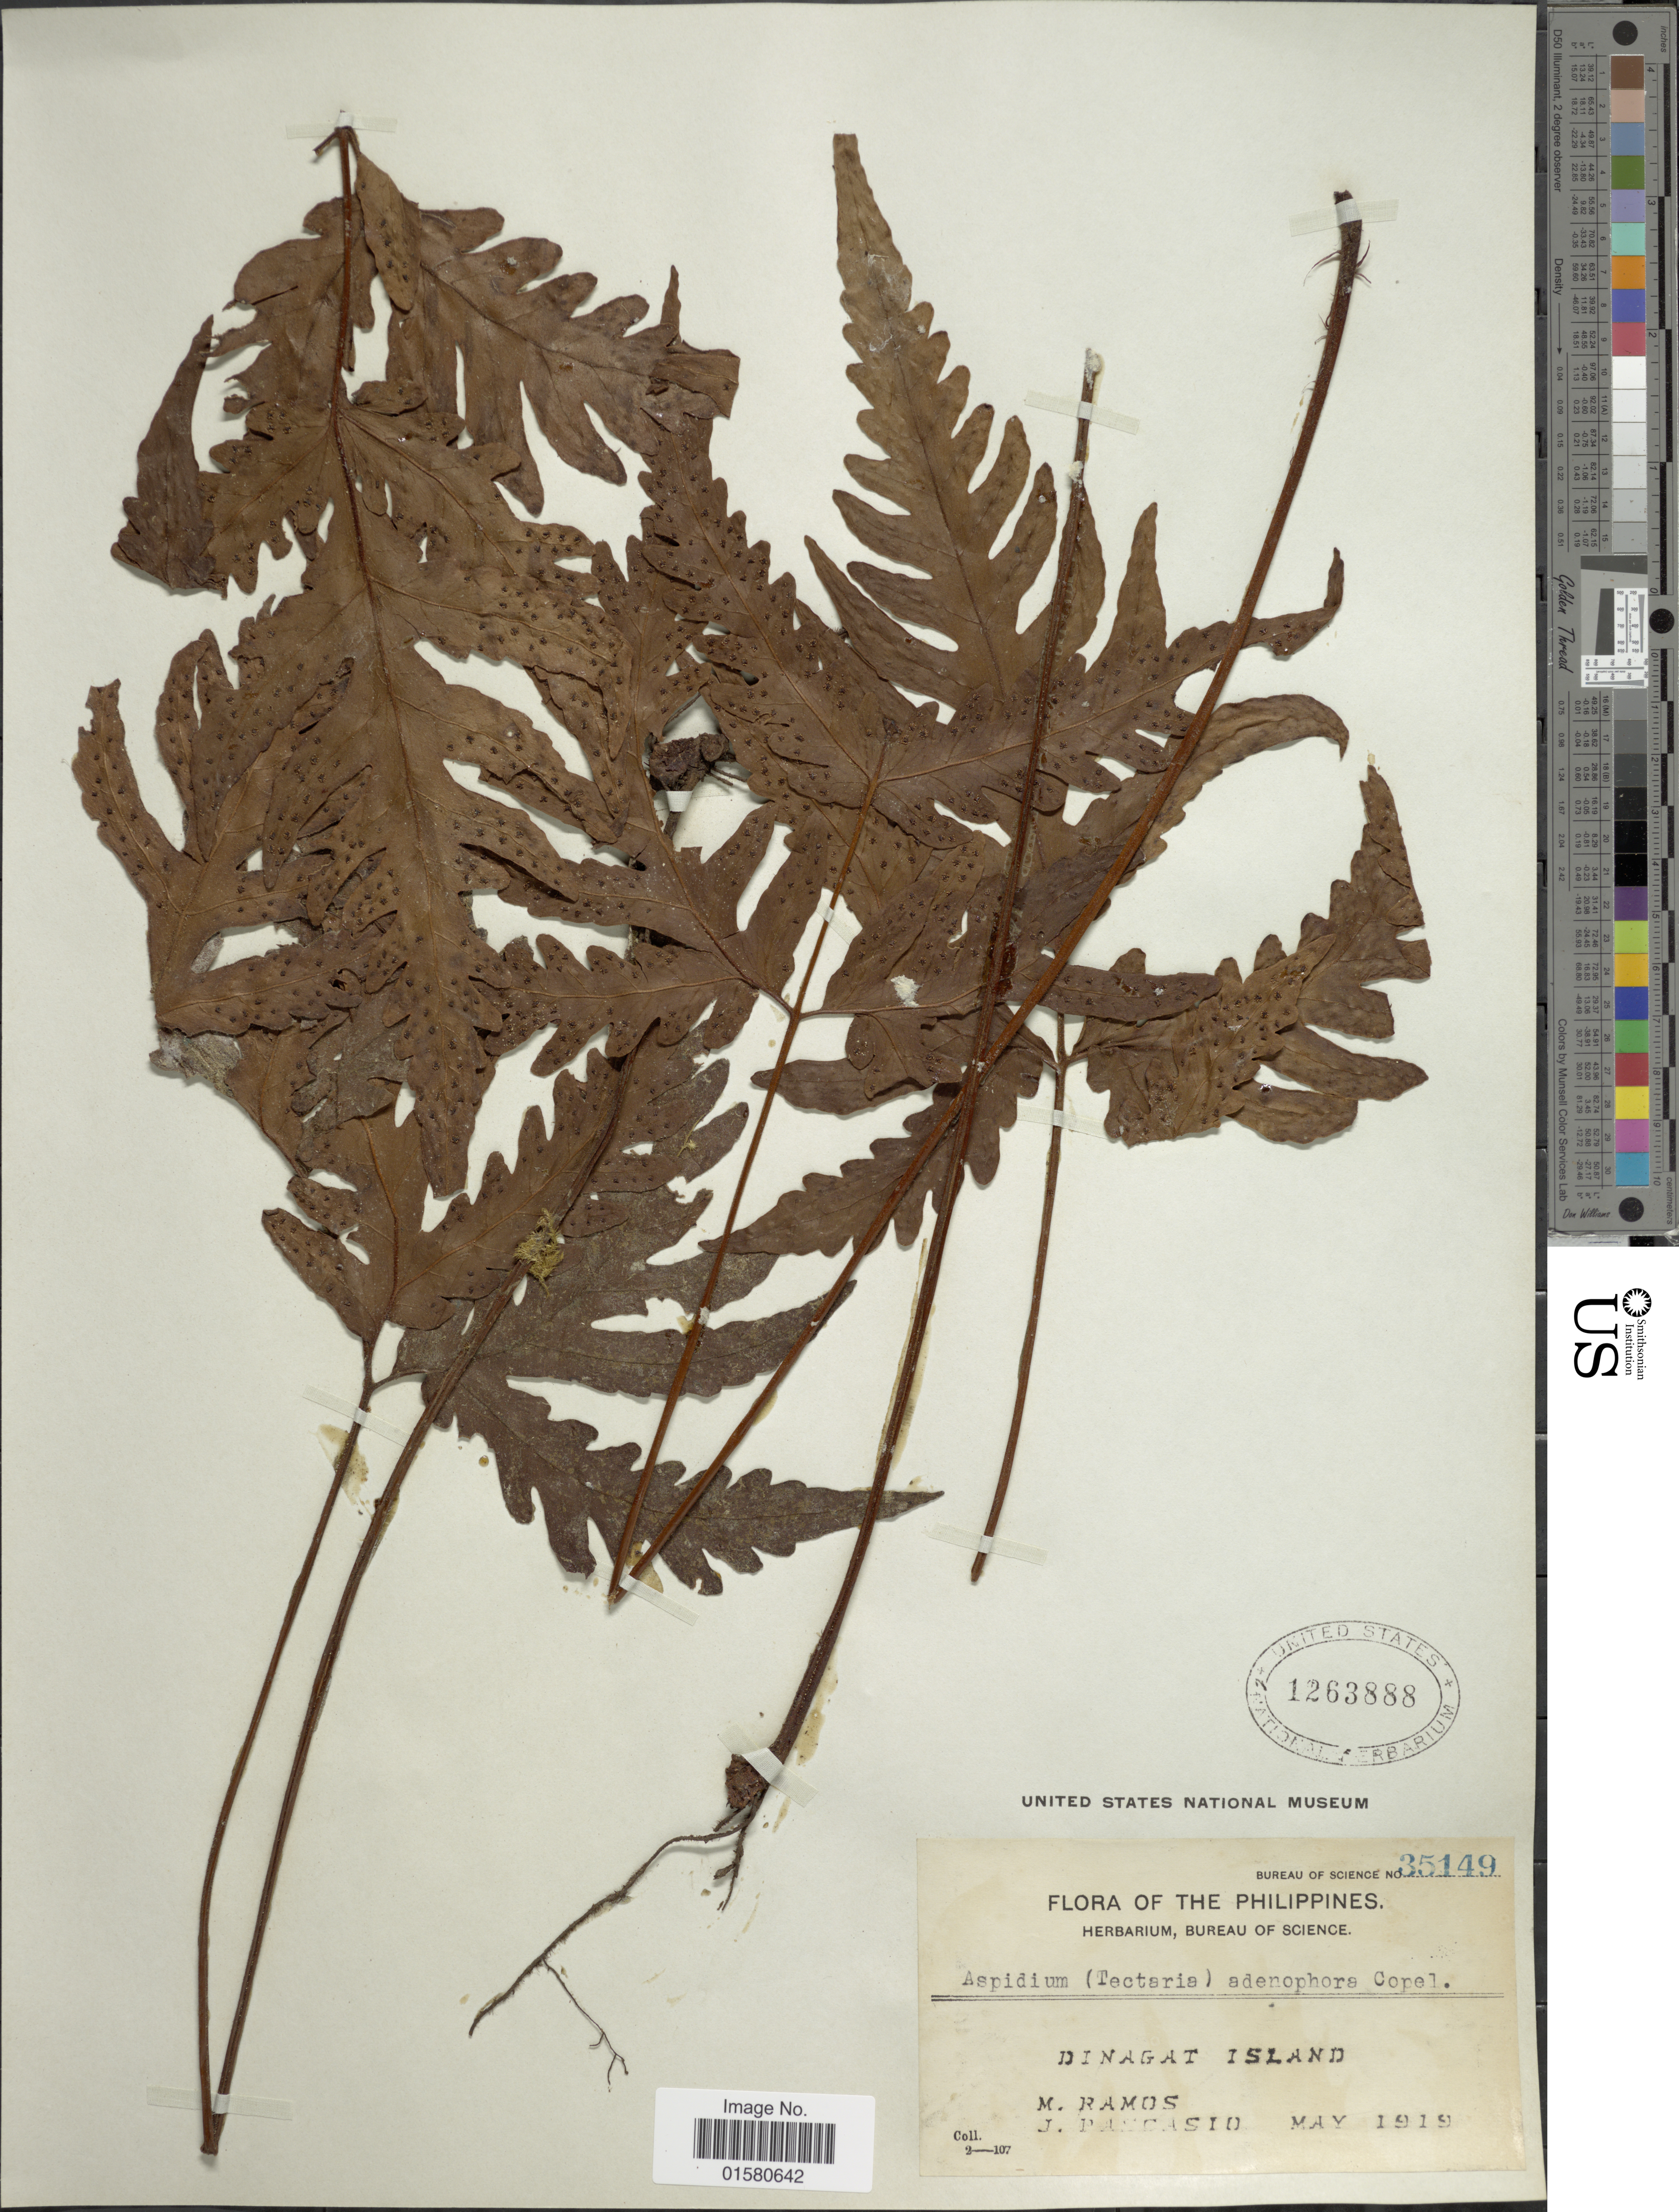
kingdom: Plantae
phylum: Tracheophyta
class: Polypodiopsida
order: Polypodiales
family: Tectariaceae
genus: Tectaria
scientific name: Tectaria adenophora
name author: Copel. in Elmer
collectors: M. Ramos & J. Pancasio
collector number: Bureau of Science 35149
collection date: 1919-05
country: Philippines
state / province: Caraga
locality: Dinagat Island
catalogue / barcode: US 1263888